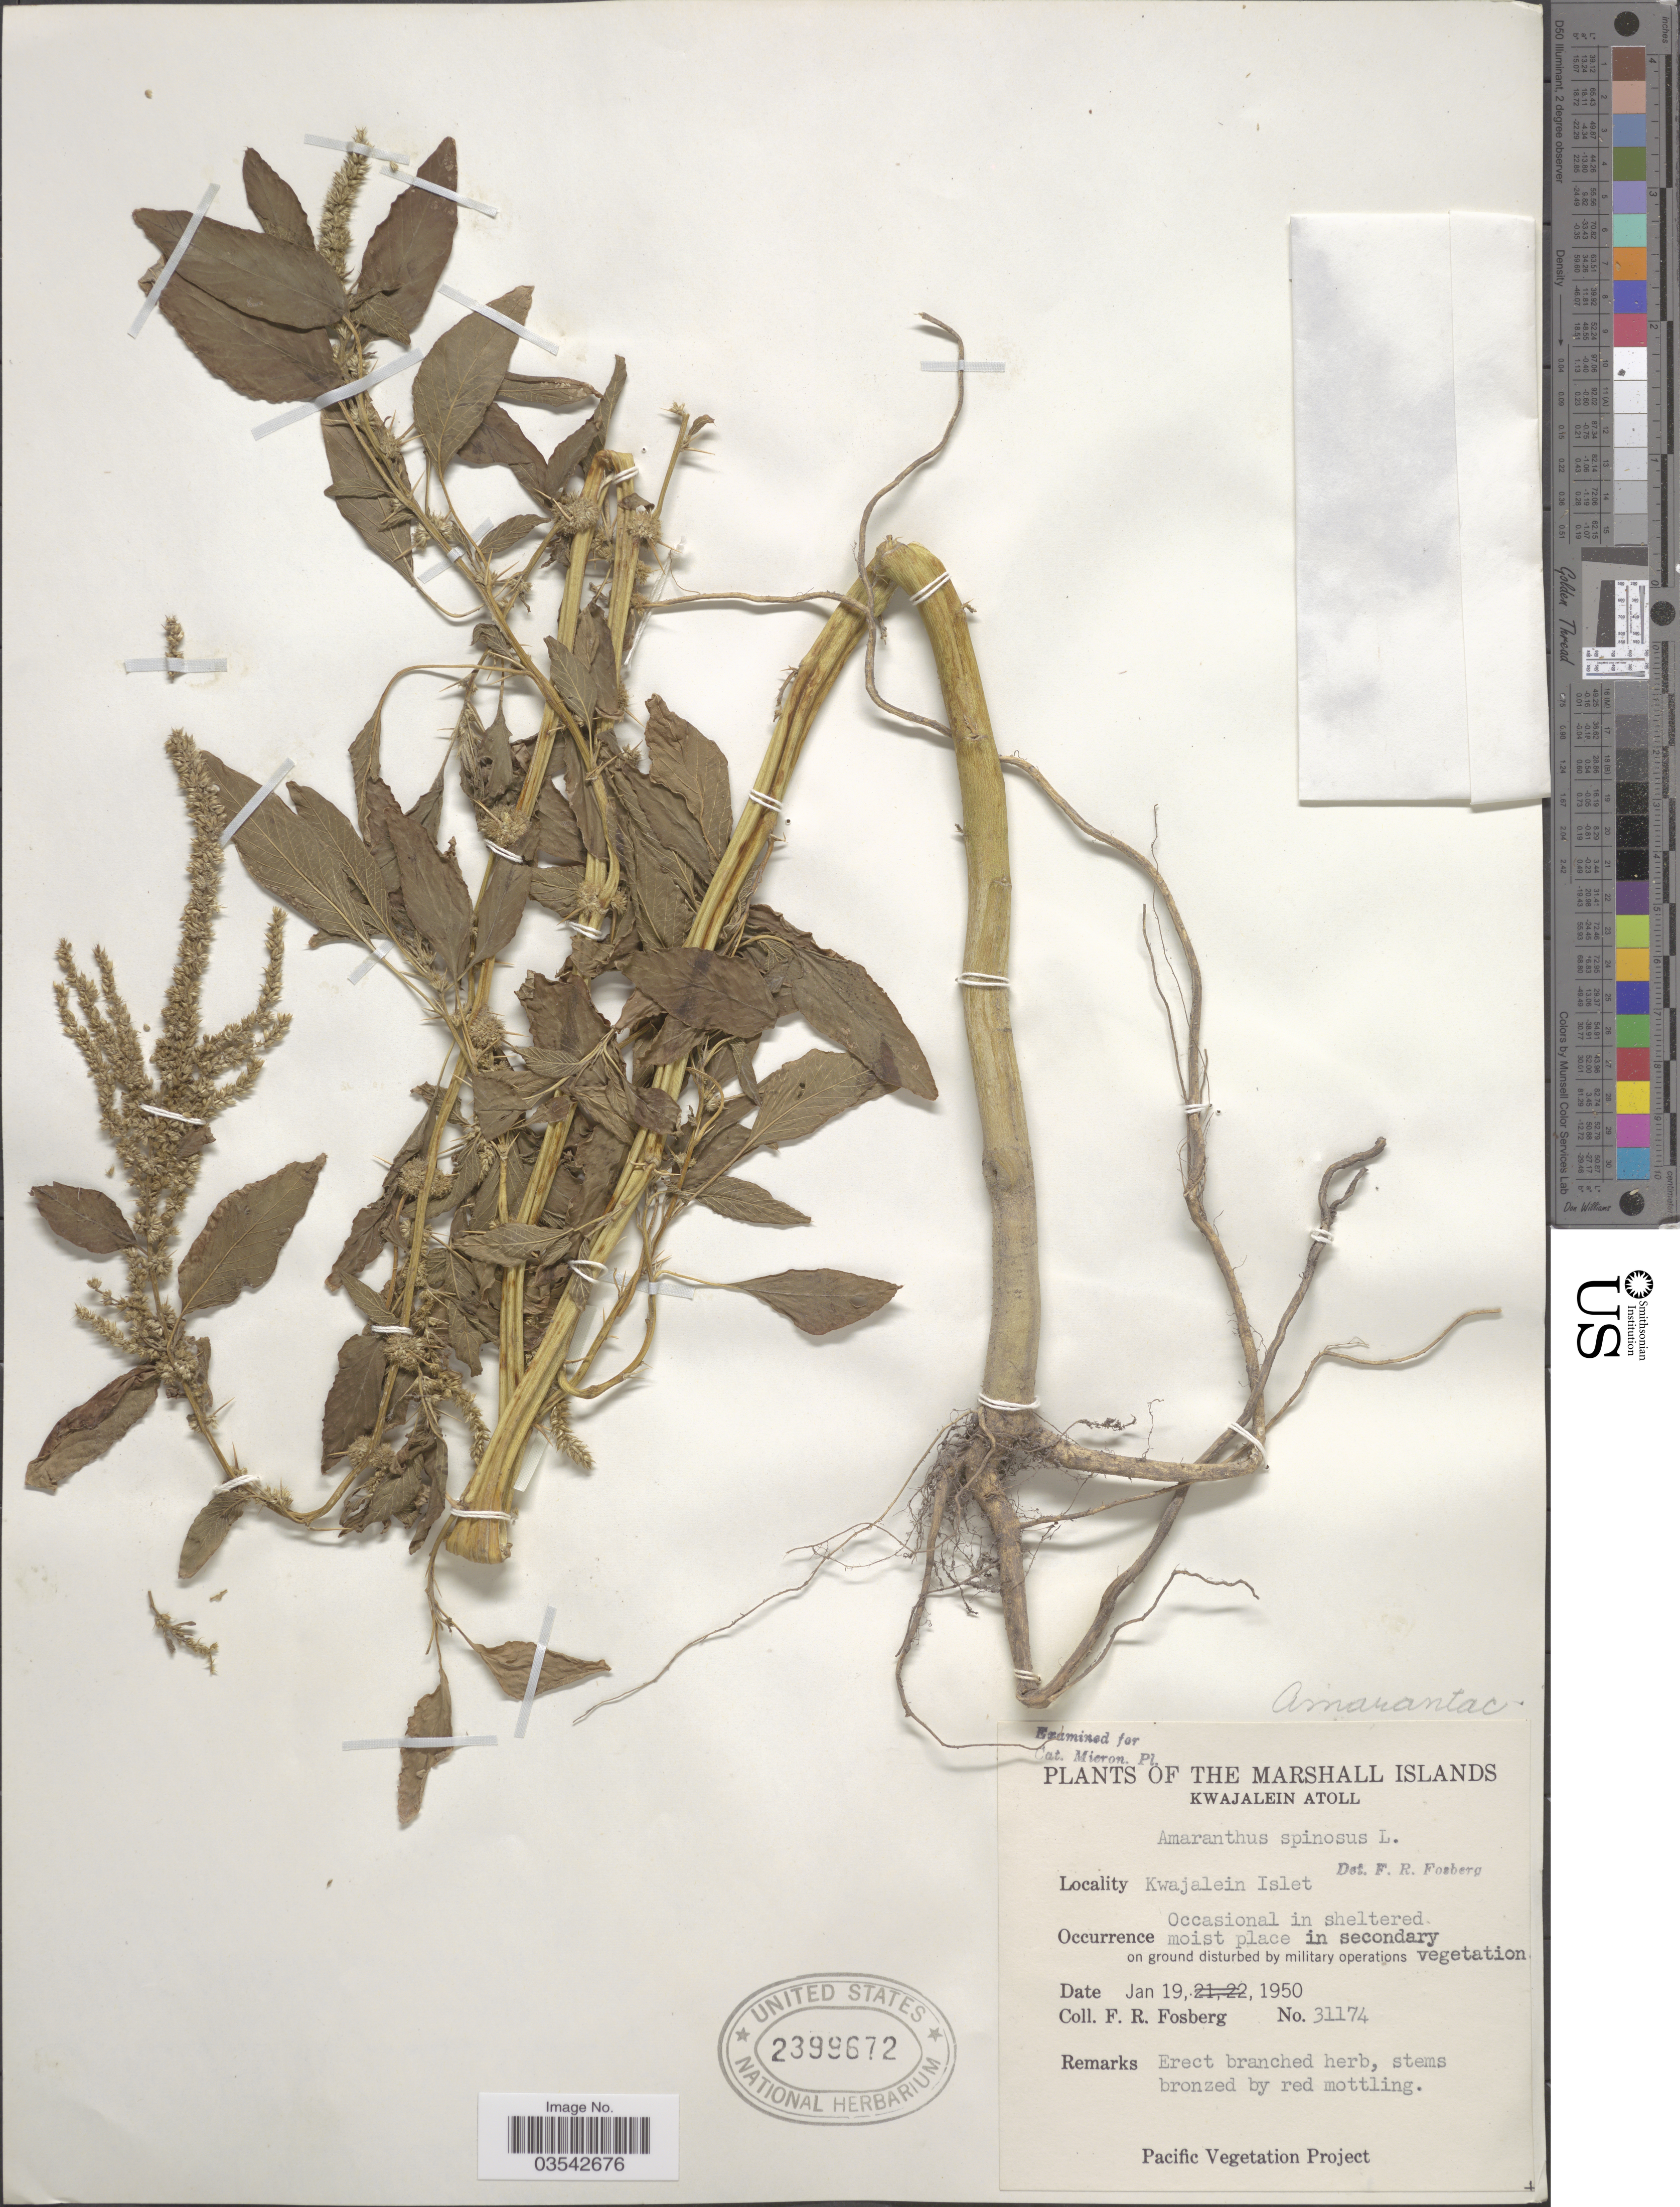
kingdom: Plantae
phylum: Tracheophyta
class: Magnoliopsida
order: Caryophyllales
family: Amaranthaceae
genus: Amaranthus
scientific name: Amaranthus spinosus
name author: L.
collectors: F. R. Fosberg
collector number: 31174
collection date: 1950-01-19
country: Marshall Islands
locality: Kwajalein Atoll. Kwajalein Islet.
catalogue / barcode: US 2399672